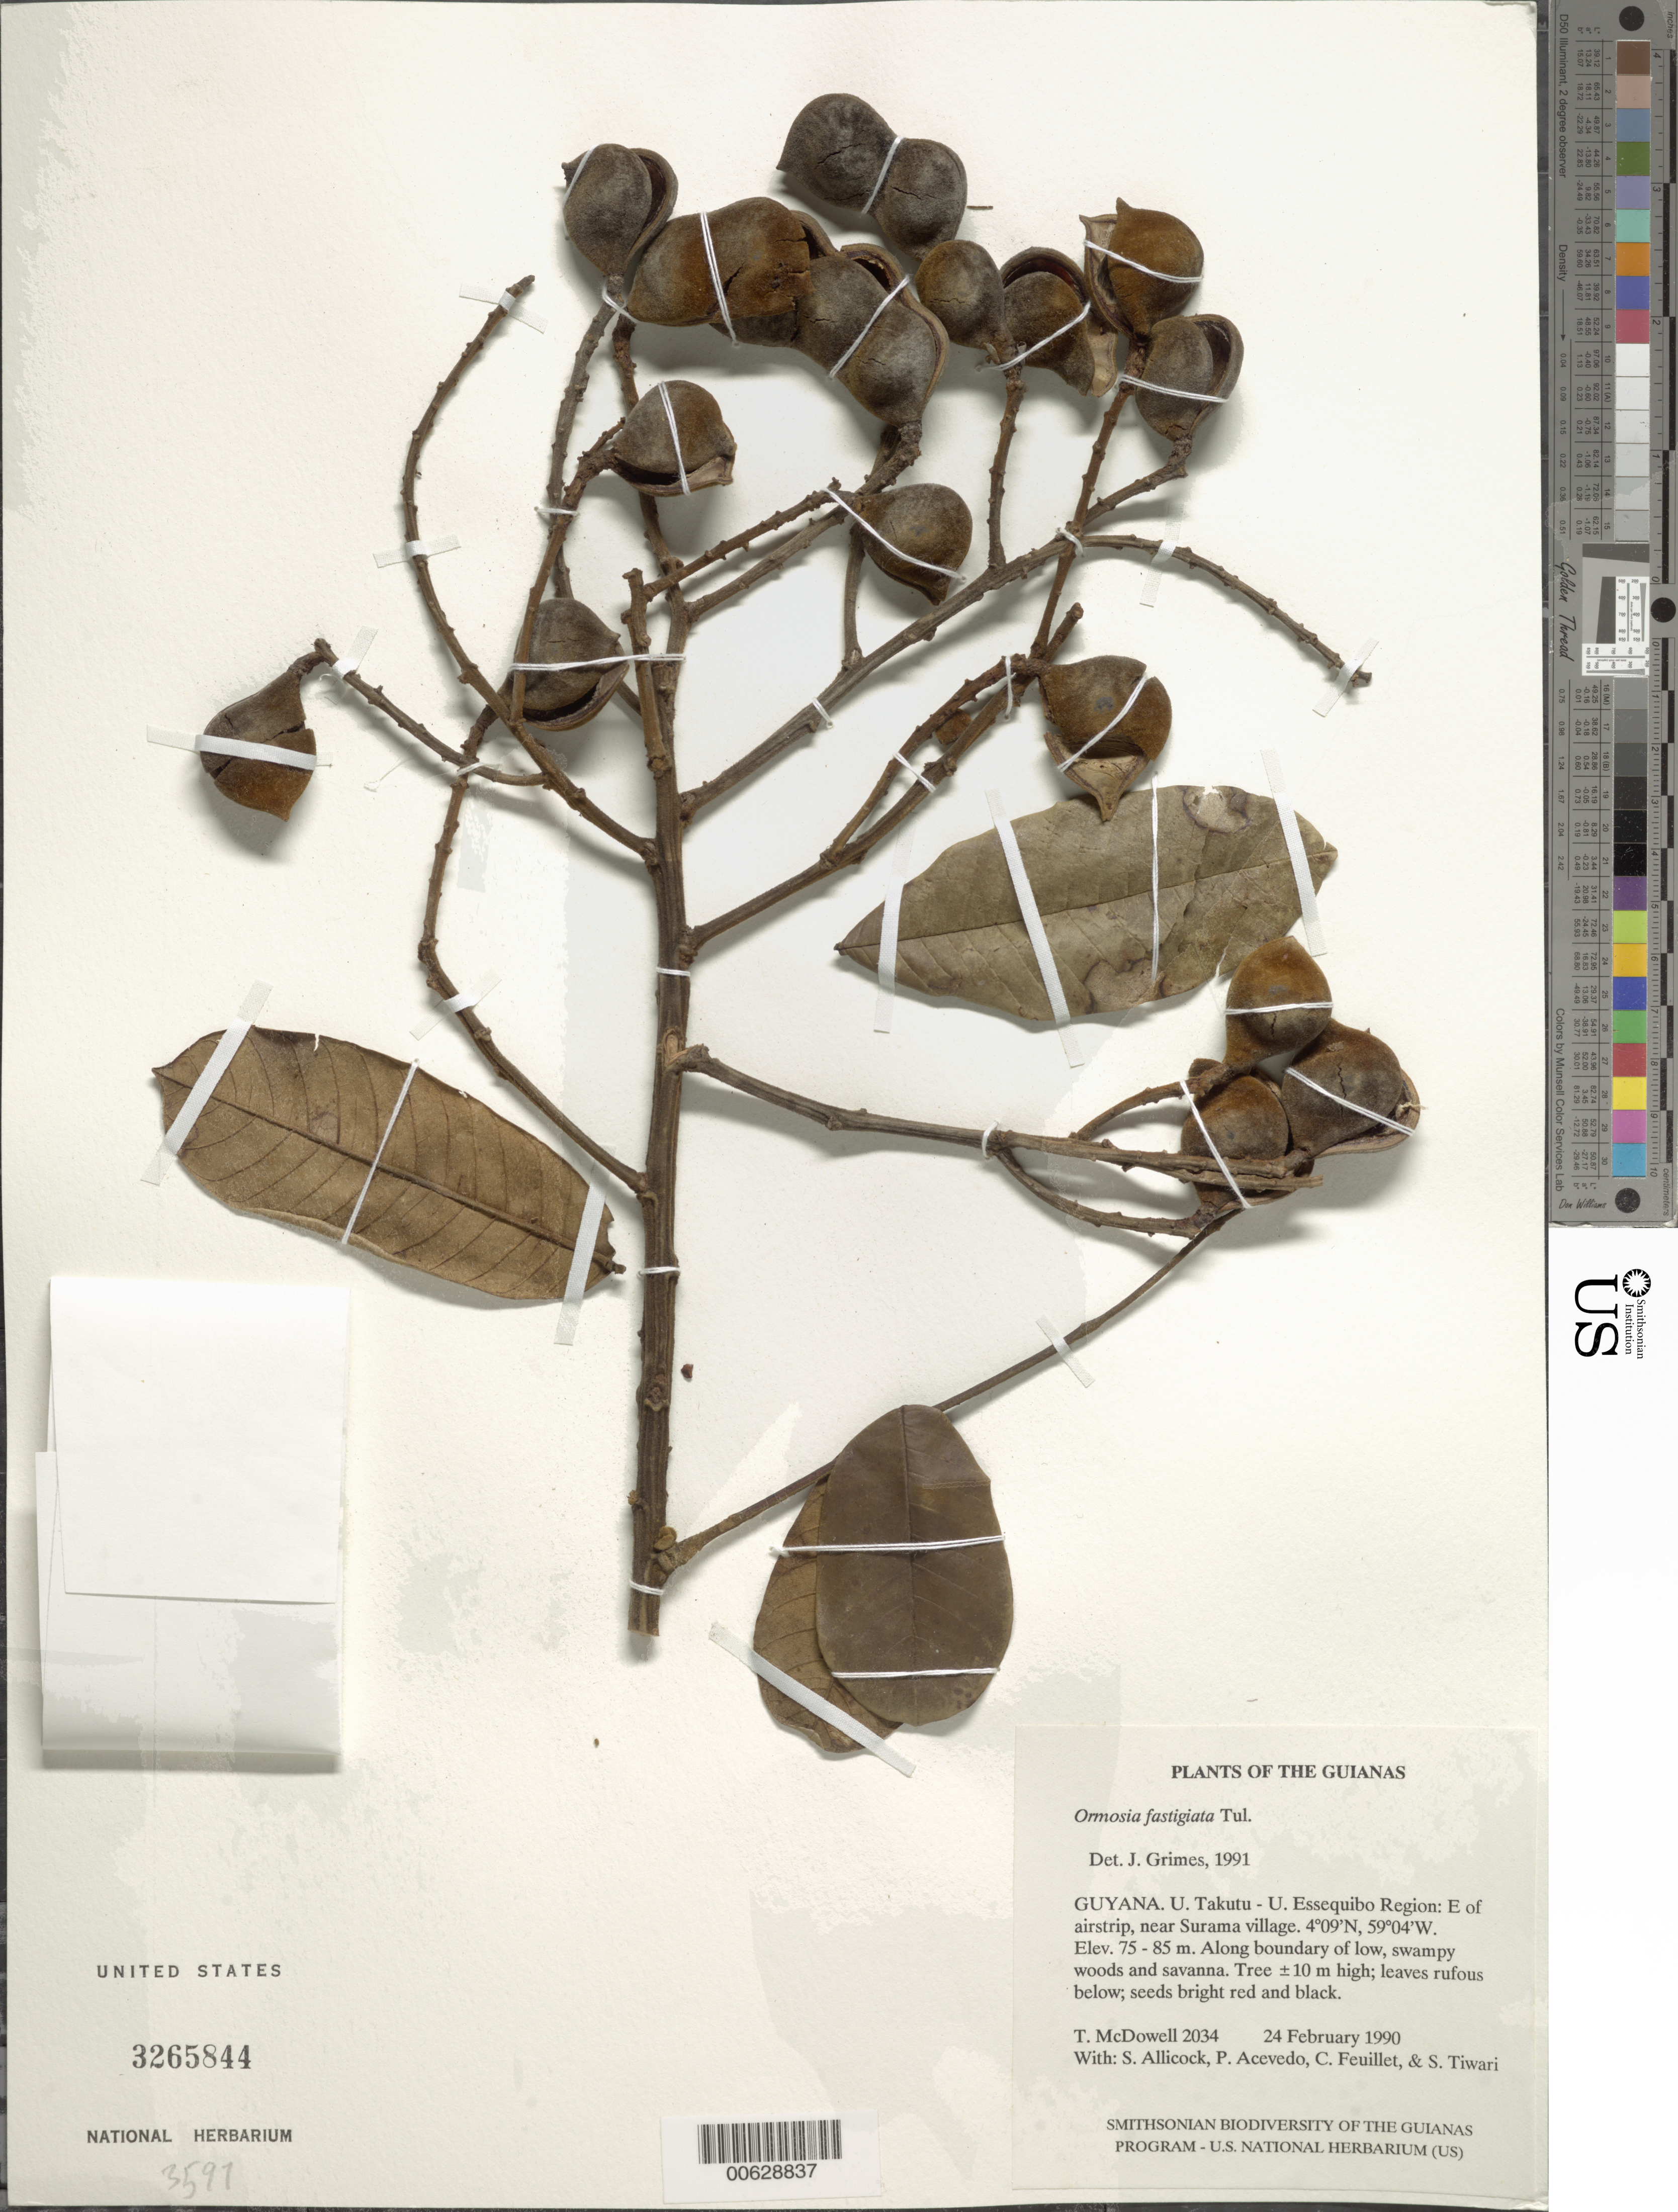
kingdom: Plantae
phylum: Tracheophyta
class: Magnoliopsida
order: Fabales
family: Fabaceae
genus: Ormosia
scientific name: Ormosia fastigiata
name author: Tul.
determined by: Grimes, J.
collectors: T. McDowell, S. Allicock, P. Acevedo-Rodr., C. Feuillet & S. Tiwari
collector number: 2034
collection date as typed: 24 February 1990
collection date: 1990-02-24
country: Guyana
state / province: U. Takutu-U. Essequibo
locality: E of airstrip, near Surama Village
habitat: Along boundary of low, swampy woods and savanna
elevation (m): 75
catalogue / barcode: US 3265844